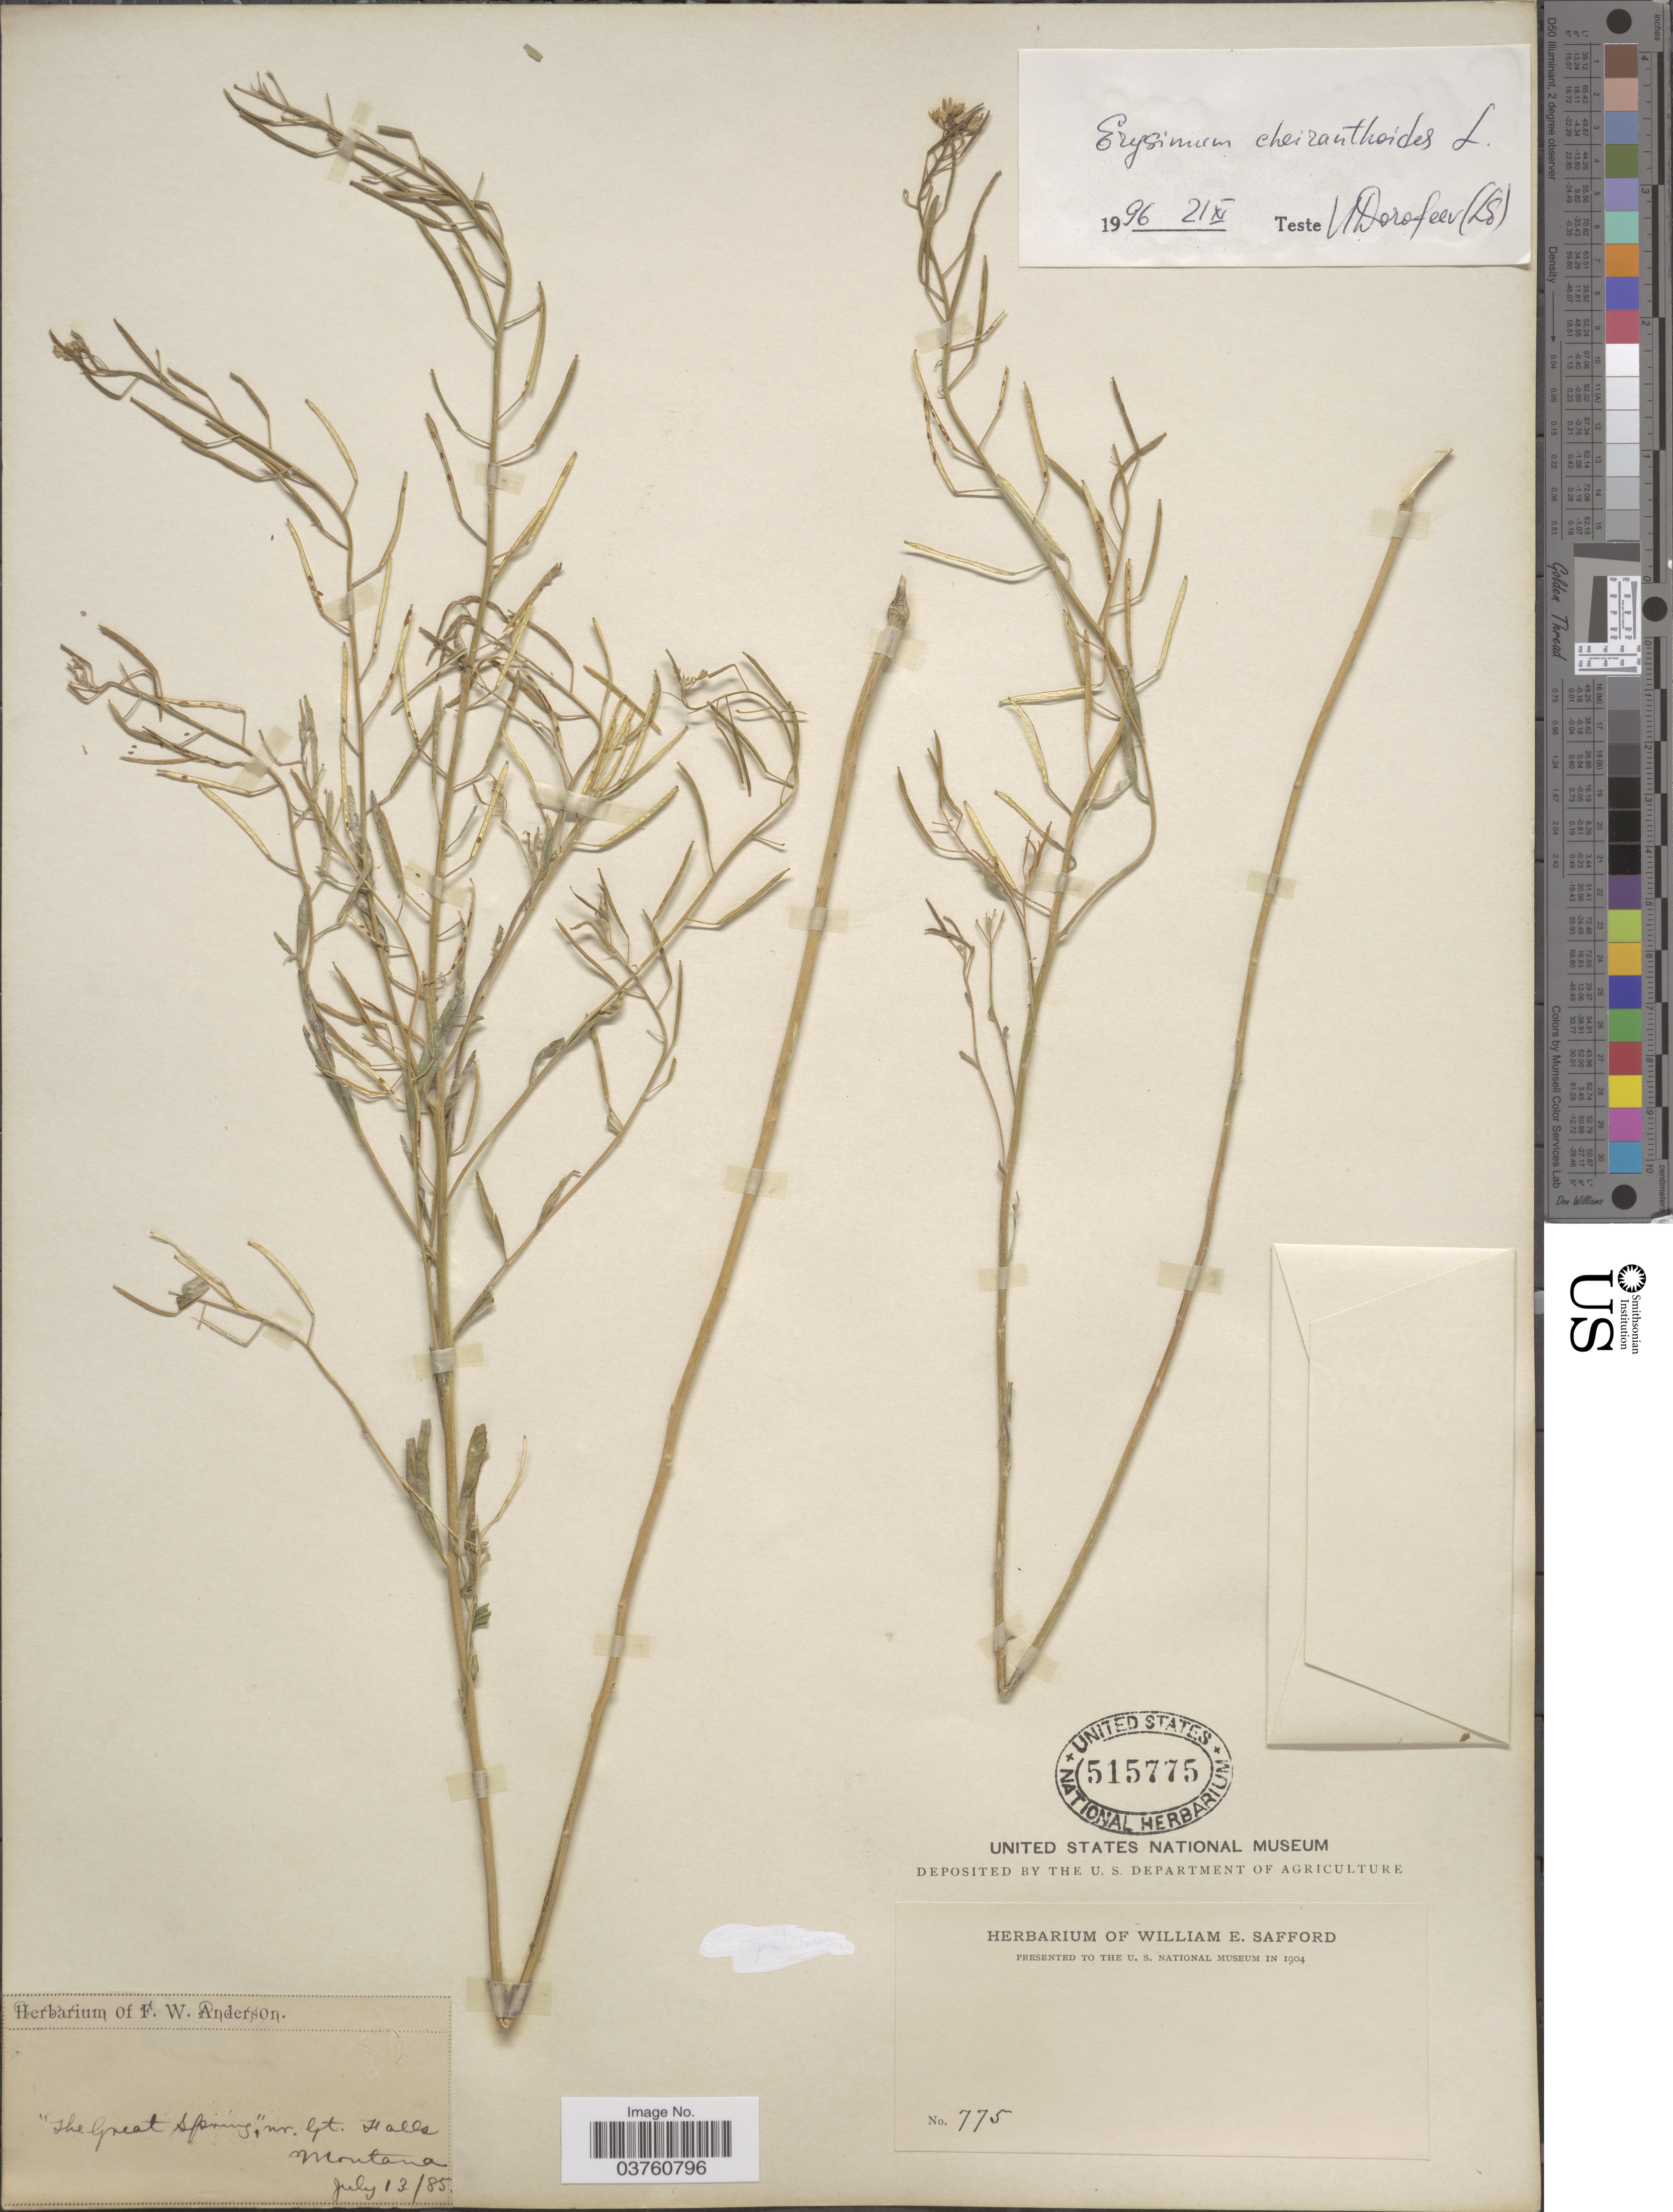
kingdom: Plantae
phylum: Tracheophyta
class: Magnoliopsida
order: Brassicales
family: Brassicaceae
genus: Erysimum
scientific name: Erysimum cheiranthoides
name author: L.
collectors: ex herb. F.W. Anderson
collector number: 775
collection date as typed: Transcribed d/m/y: 13/7/85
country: United States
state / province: Montana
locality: The Great Spring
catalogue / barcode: US 515775